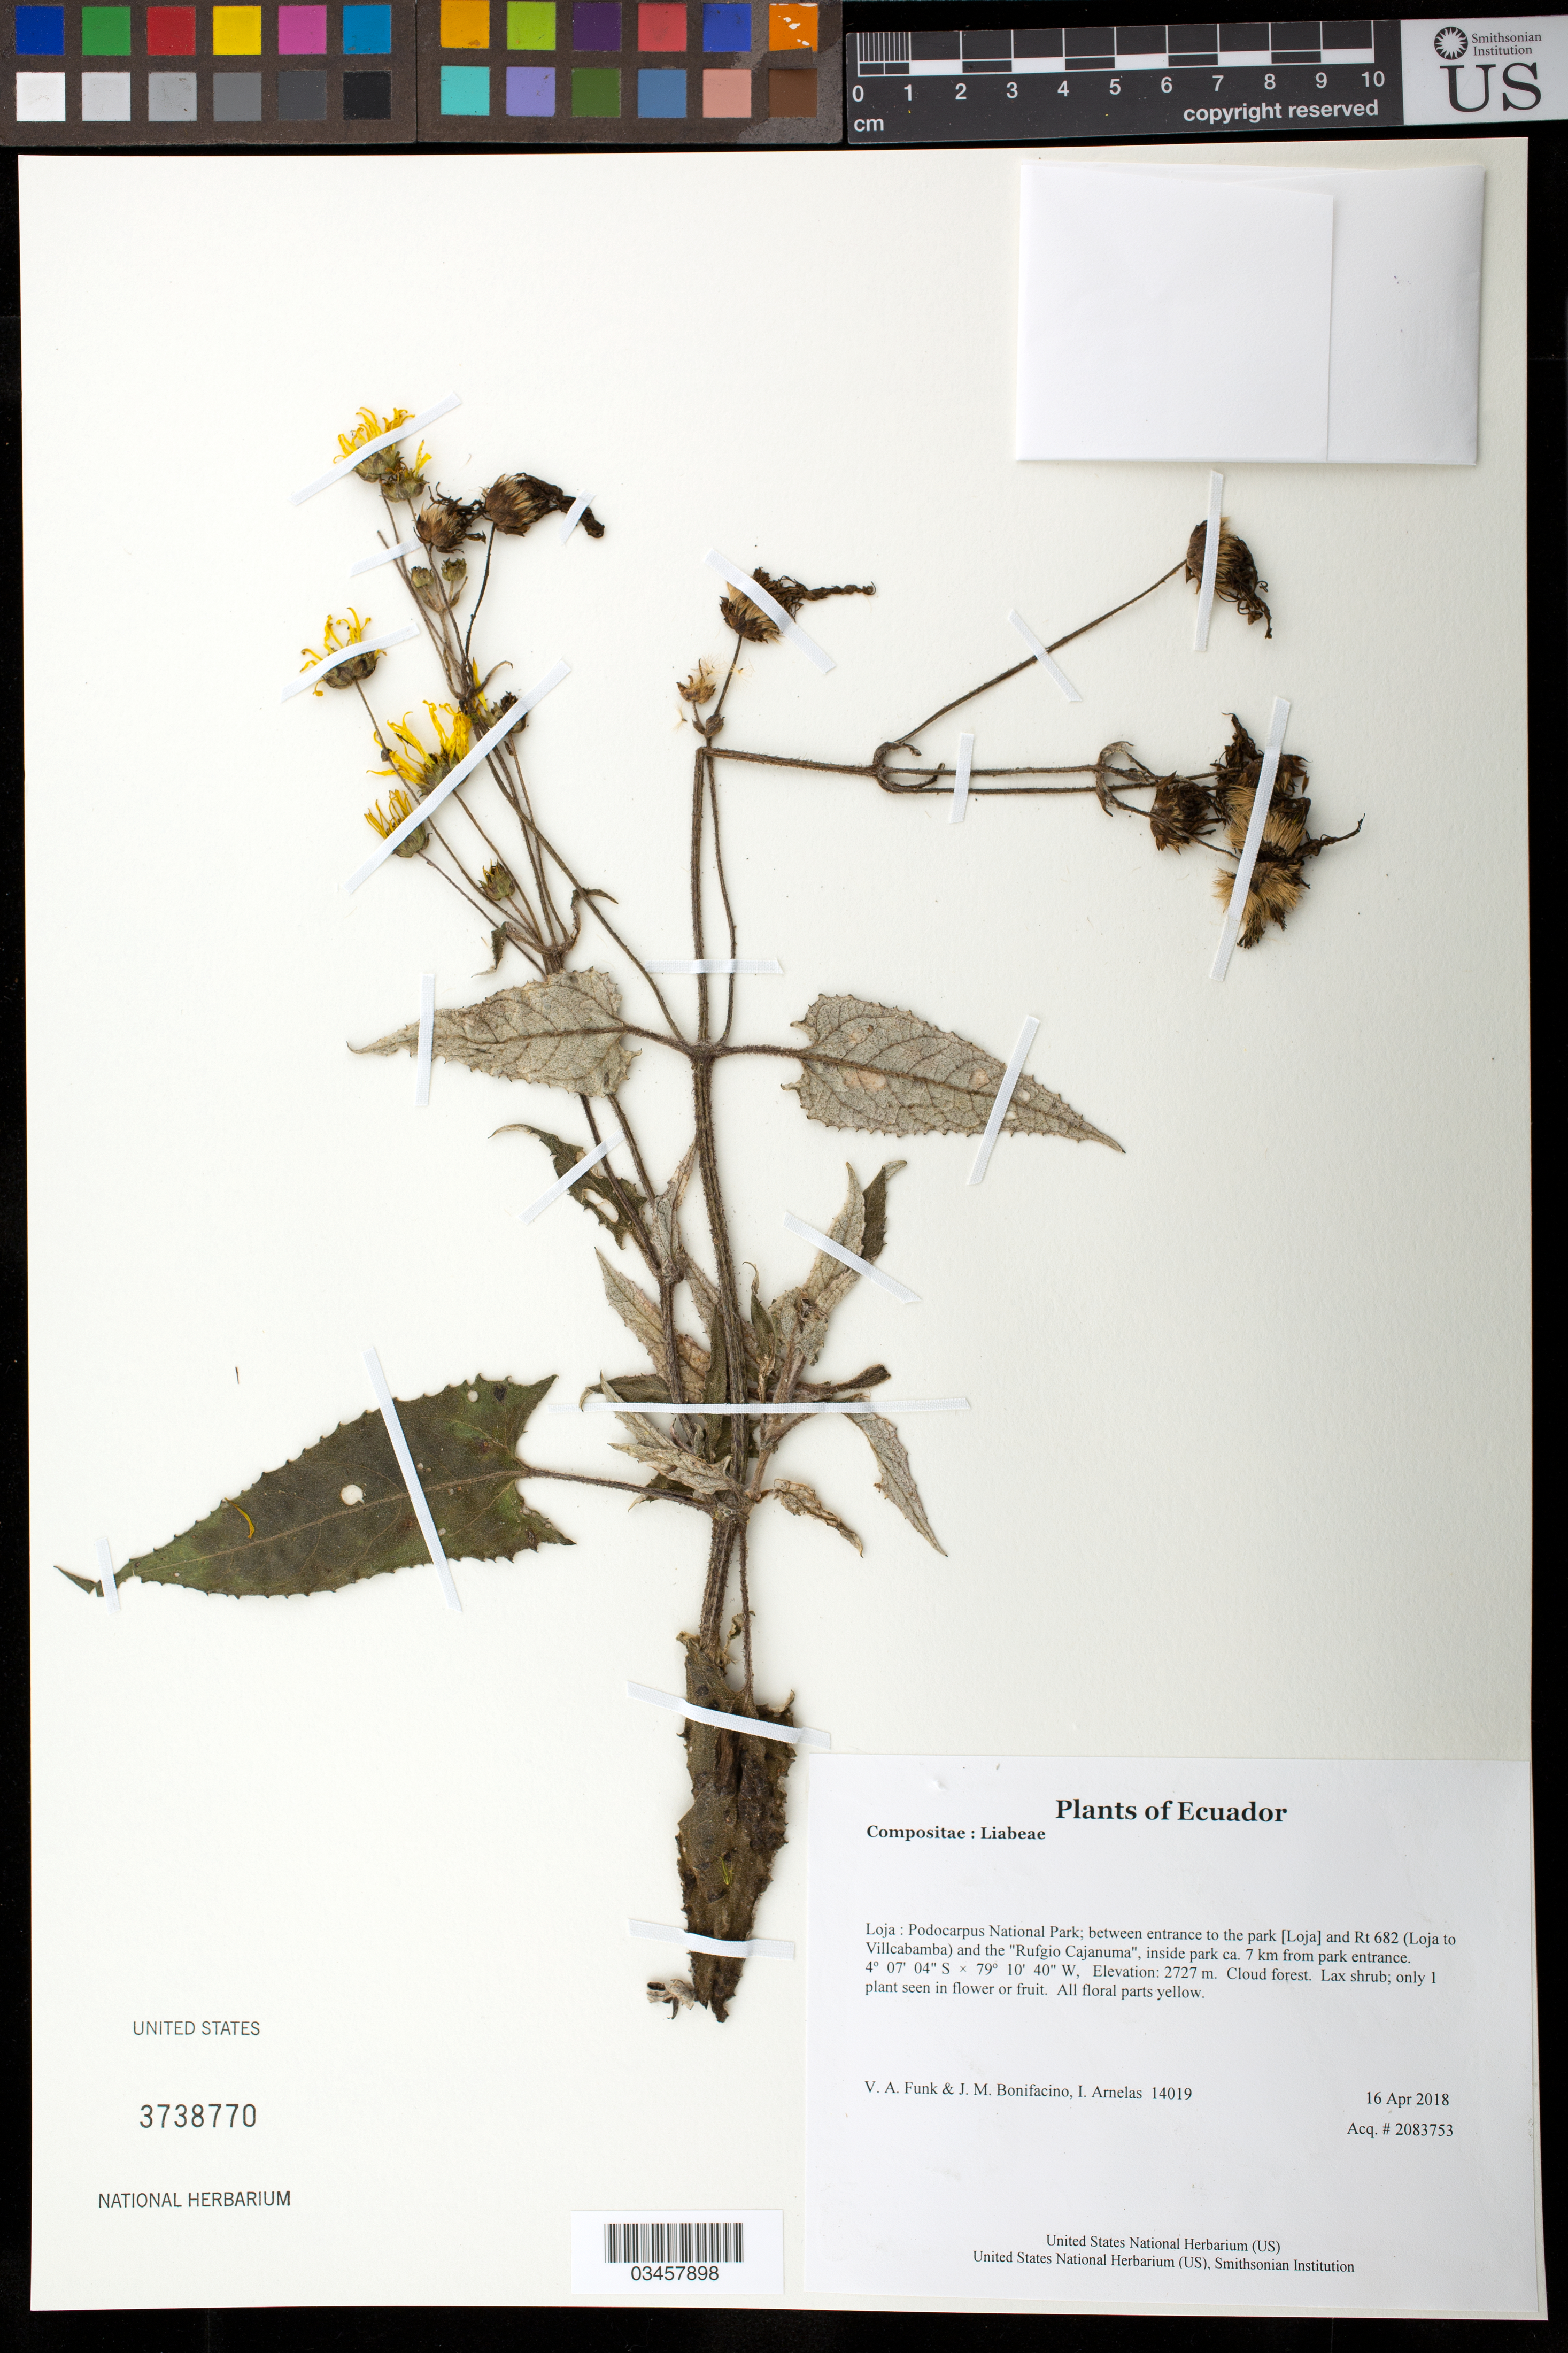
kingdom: Plantae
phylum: Tracheophyta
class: Magnoliopsida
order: Asterales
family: Asteraceae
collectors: V. Funk, M. Bonifacino & I. Arnelas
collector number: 14019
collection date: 2018-04-16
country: Ecuador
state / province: Loja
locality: Podocarpus National Park; between entrance to the park [Loja] and Rt 682 (Loja to Villcabamba) and the "Rufgio Cajanuma", inside park ca. 7 km from park entrance.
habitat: Cloud forest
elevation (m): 2727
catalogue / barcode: US 3738770